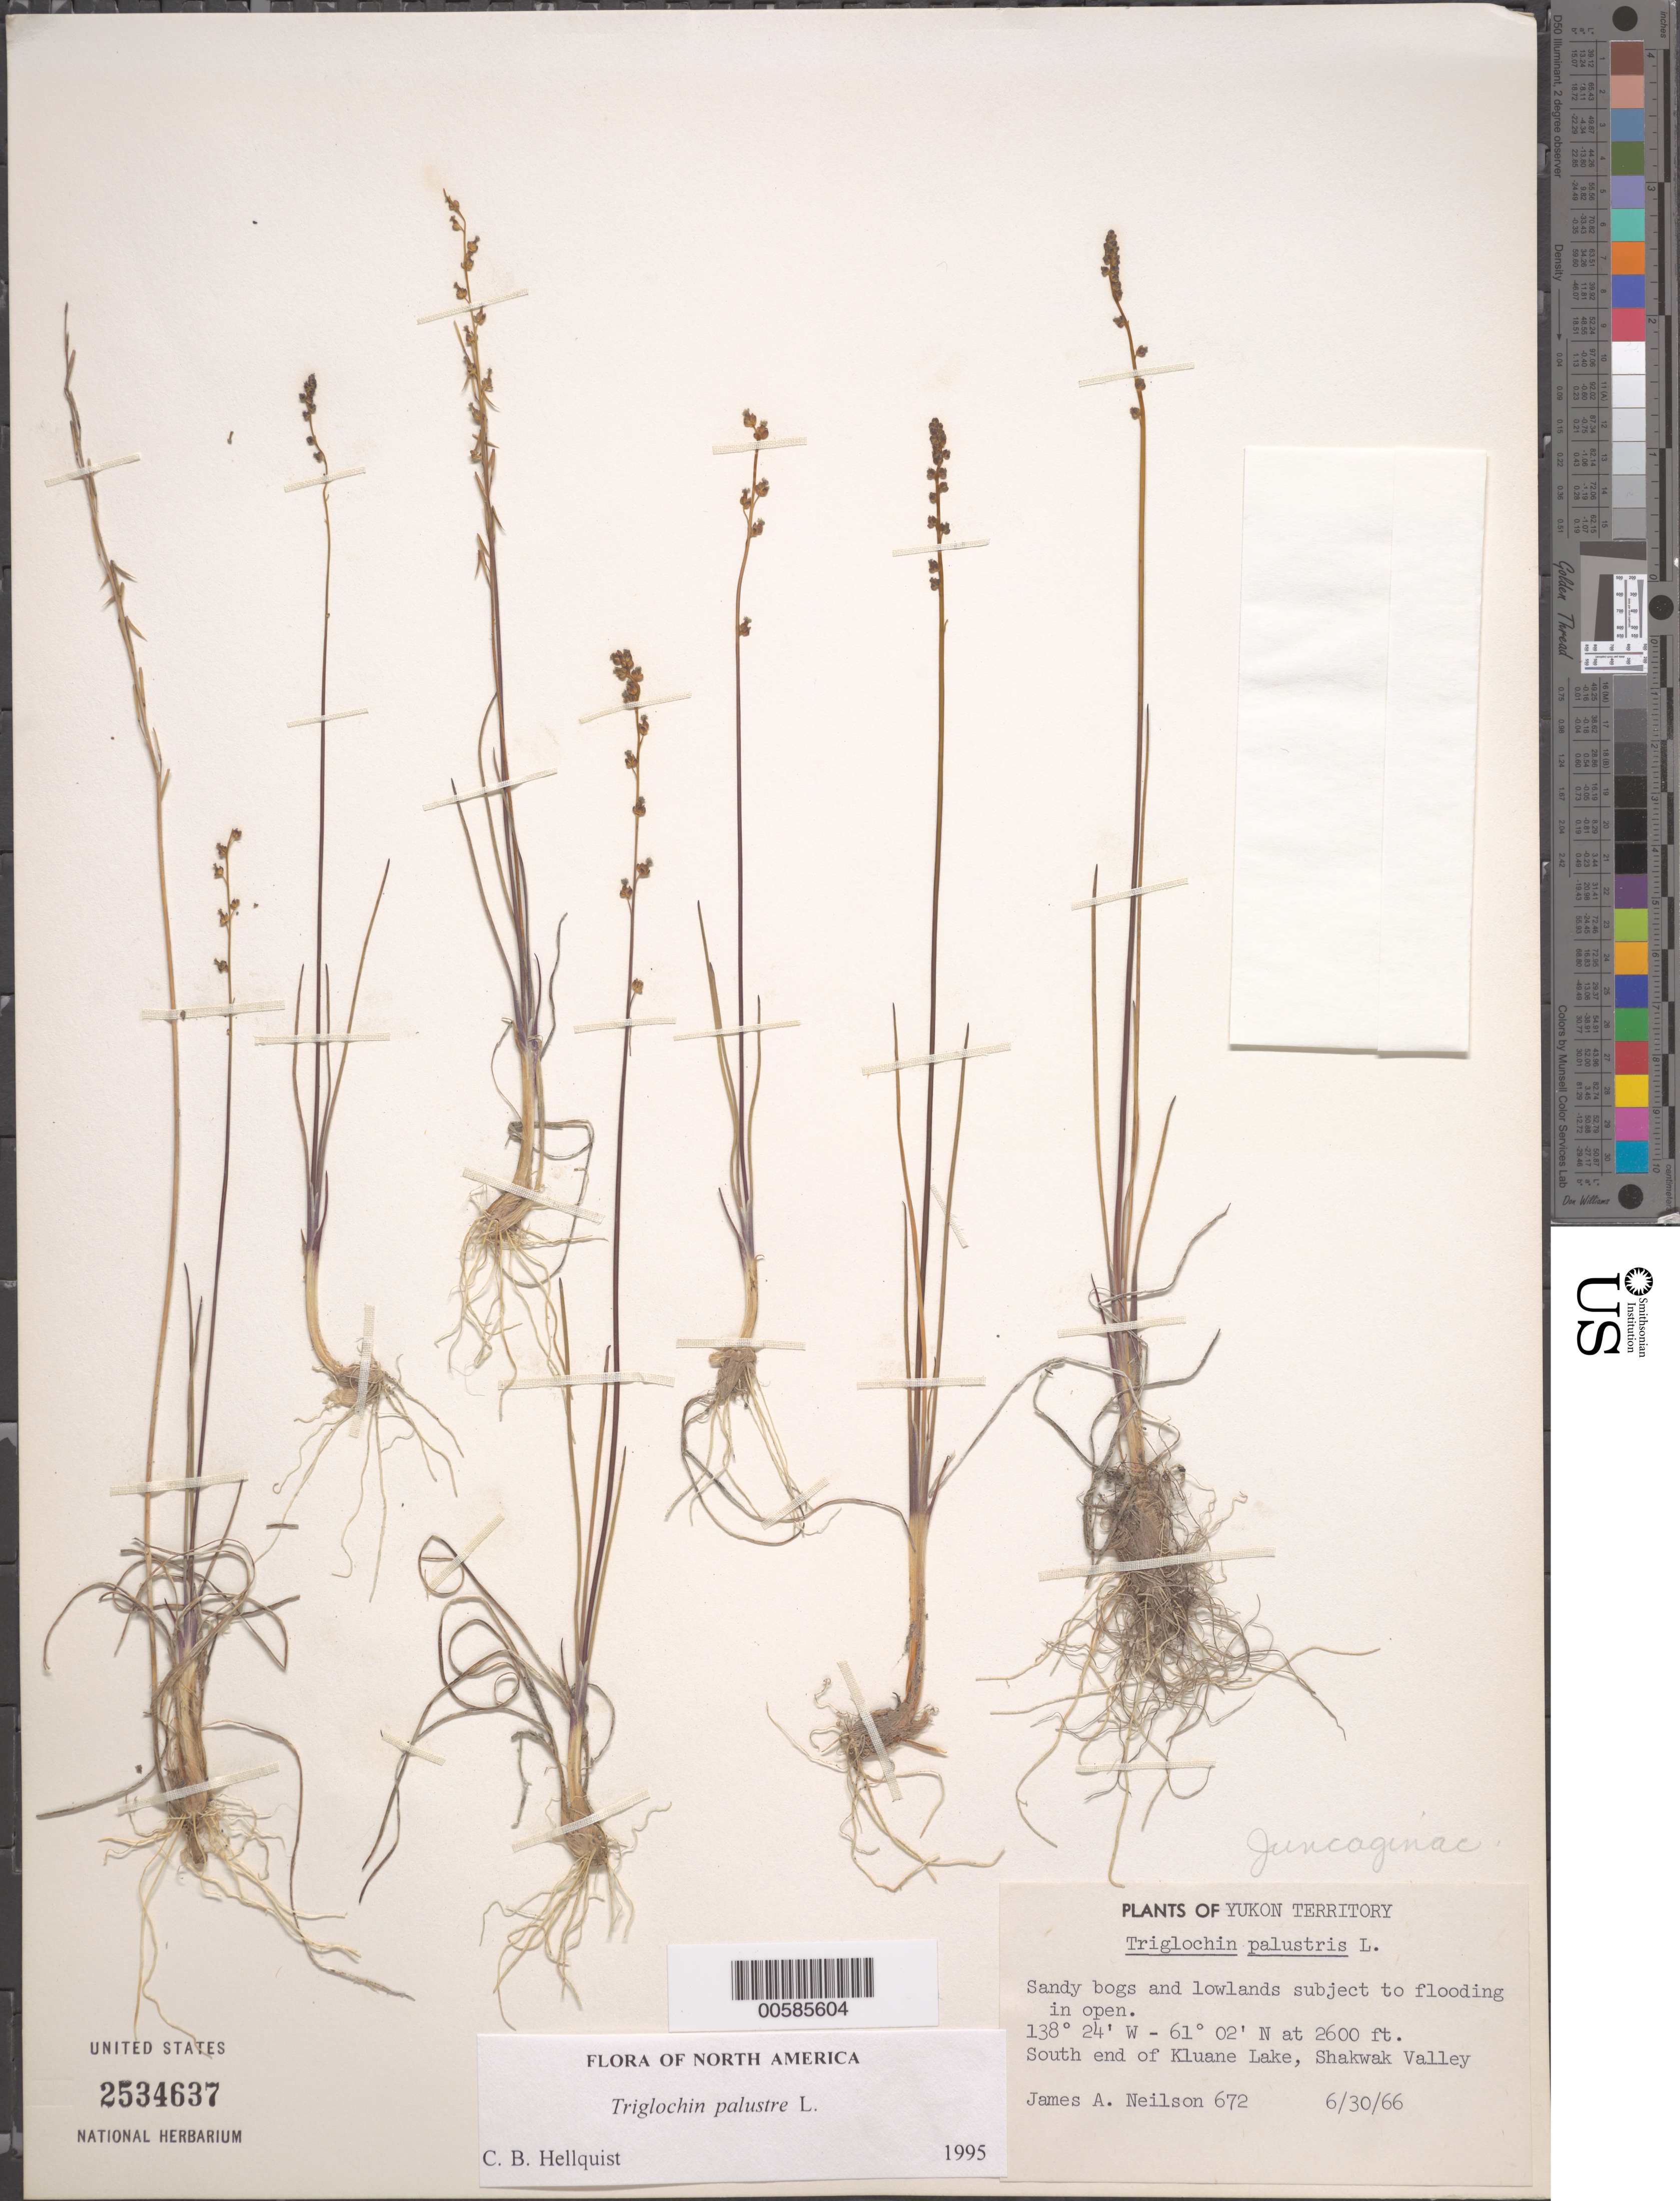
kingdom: Plantae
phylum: Tracheophyta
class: Liliopsida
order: Alismatales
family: Juncaginaceae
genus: Triglochin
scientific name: Triglochin palustris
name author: L.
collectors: J. Neilson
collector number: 672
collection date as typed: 30 Jun 1966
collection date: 1966-06-30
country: Canada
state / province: Yukon Territory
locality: S end of Kluane Lake, Shakwak Valley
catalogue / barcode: US 2534637